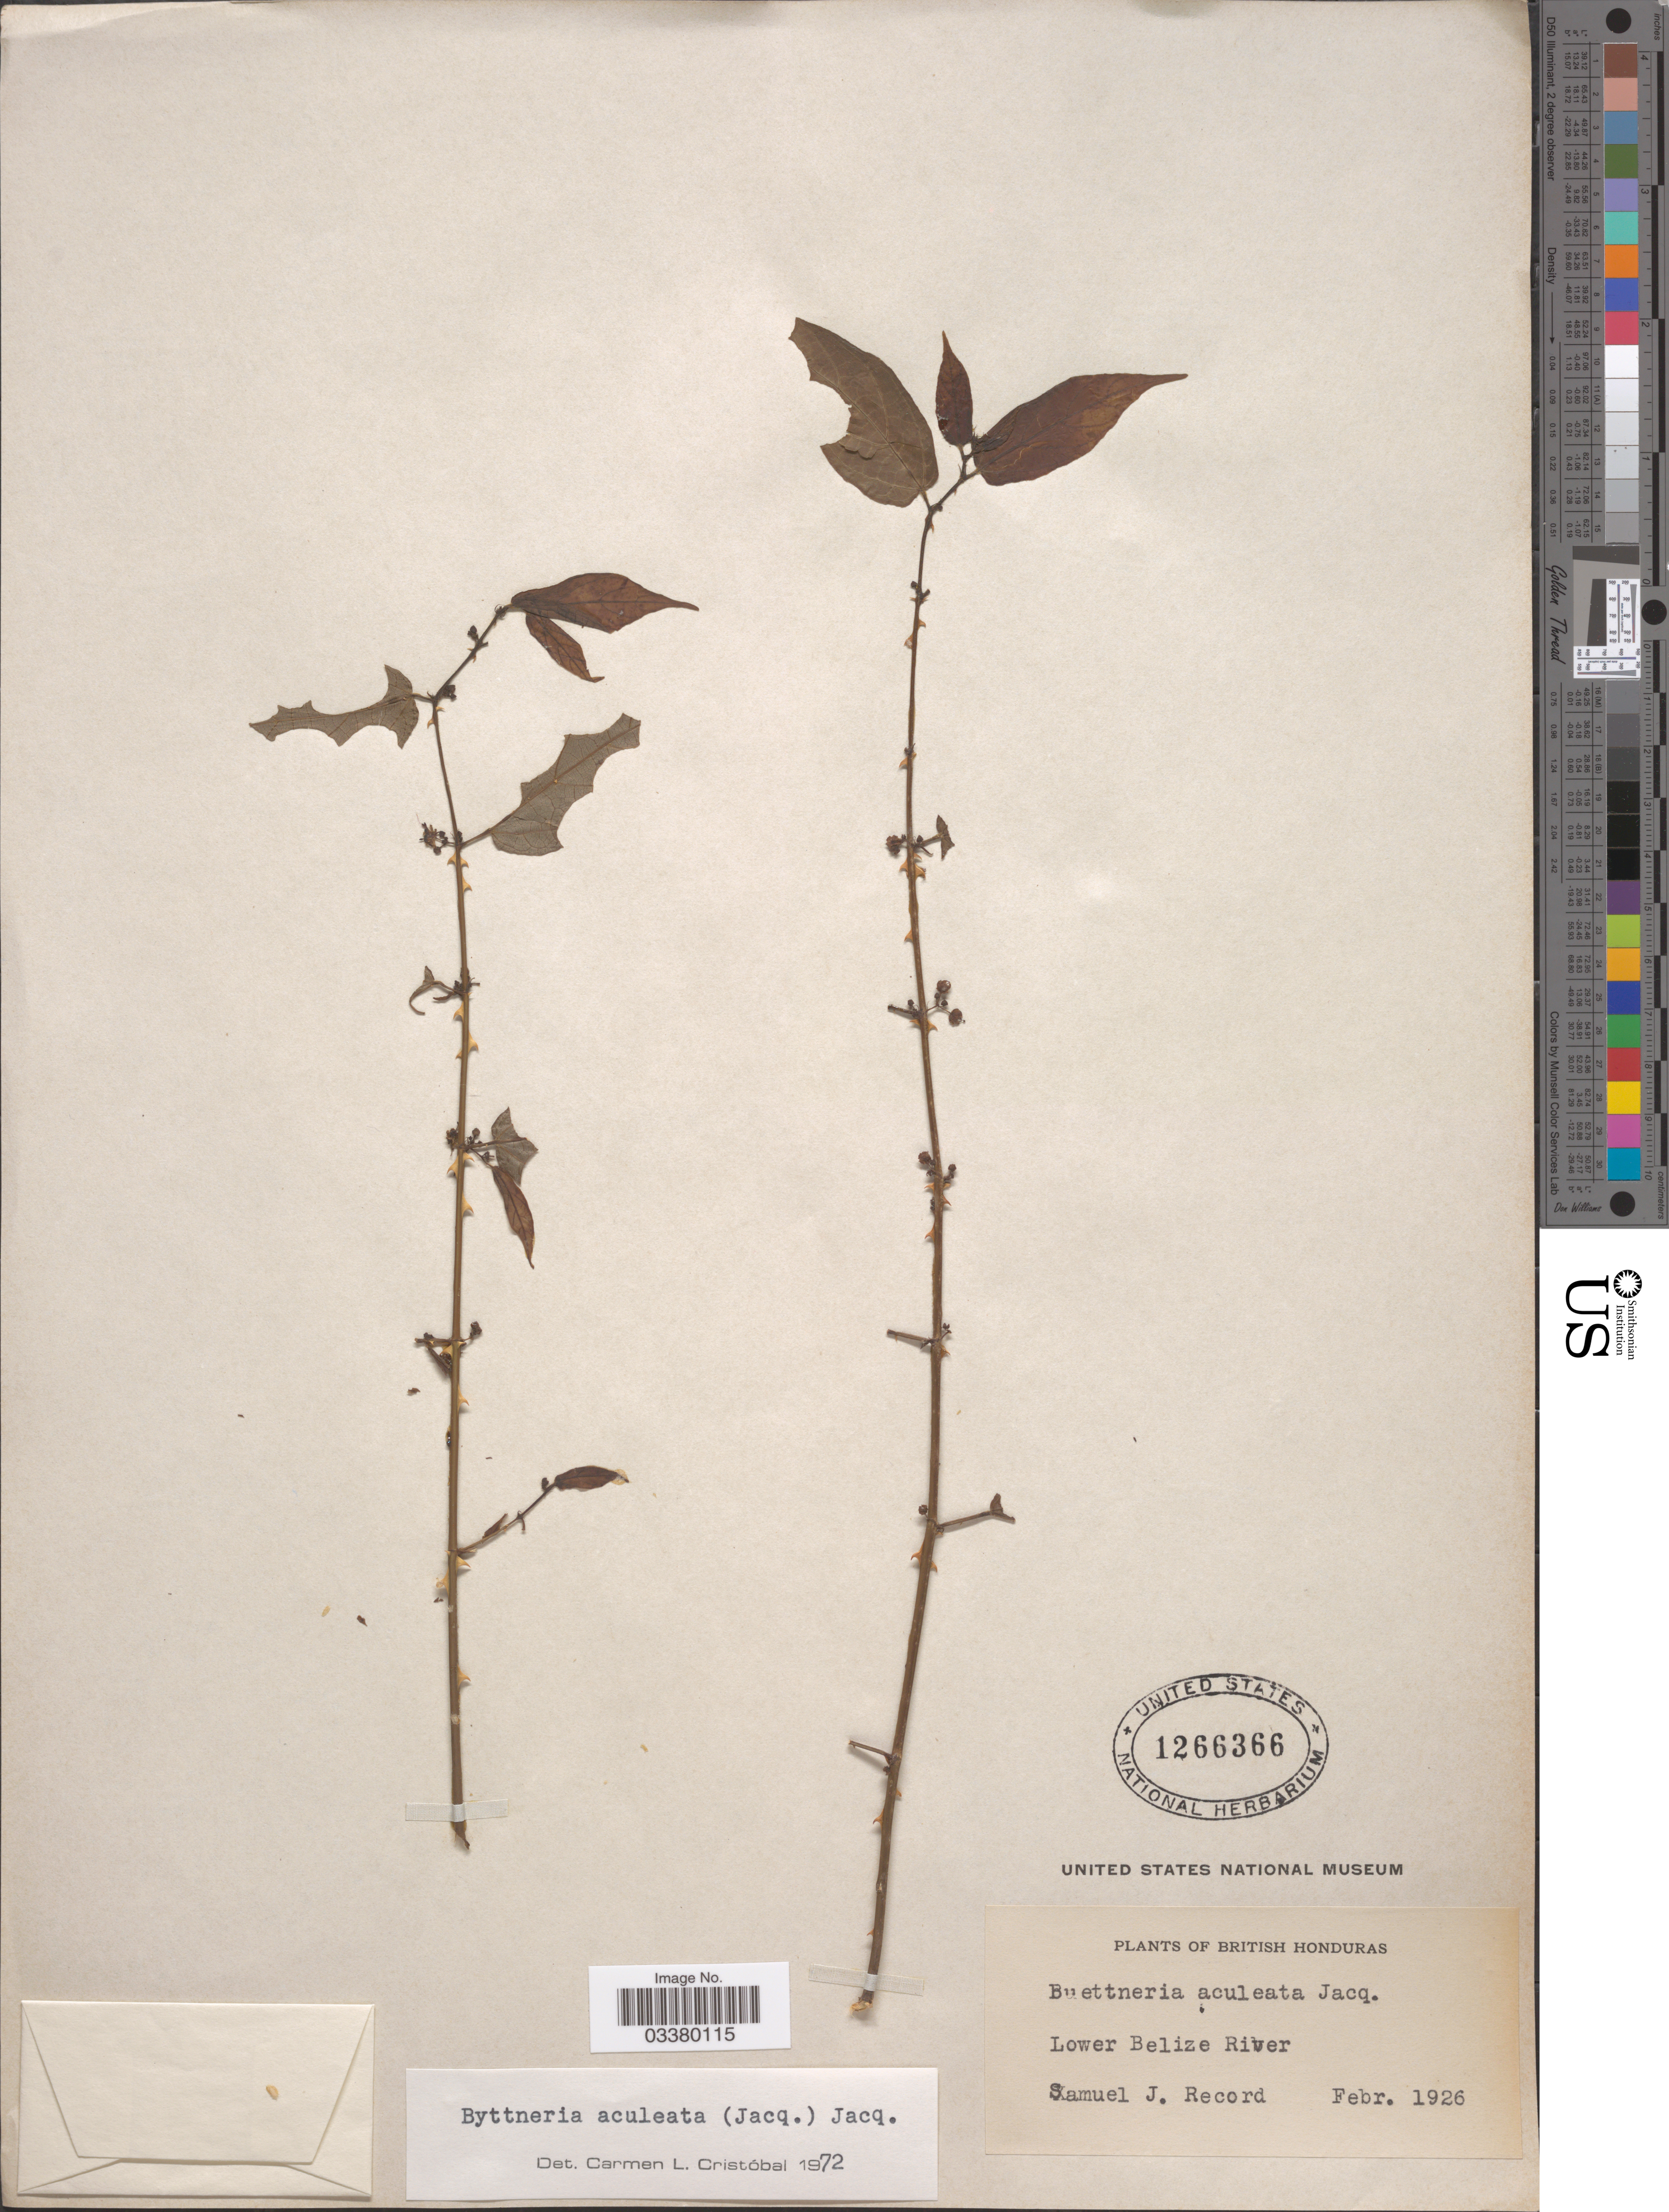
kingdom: Plantae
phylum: Tracheophyta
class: Magnoliopsida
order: Malvales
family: Malvaceae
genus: Byttneria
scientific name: Byttneria aculeata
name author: (Jacq.) Jacq.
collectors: S. J. Record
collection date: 1926-02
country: Belize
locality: British Honduras. Lower Belize River.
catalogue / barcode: US 1266366